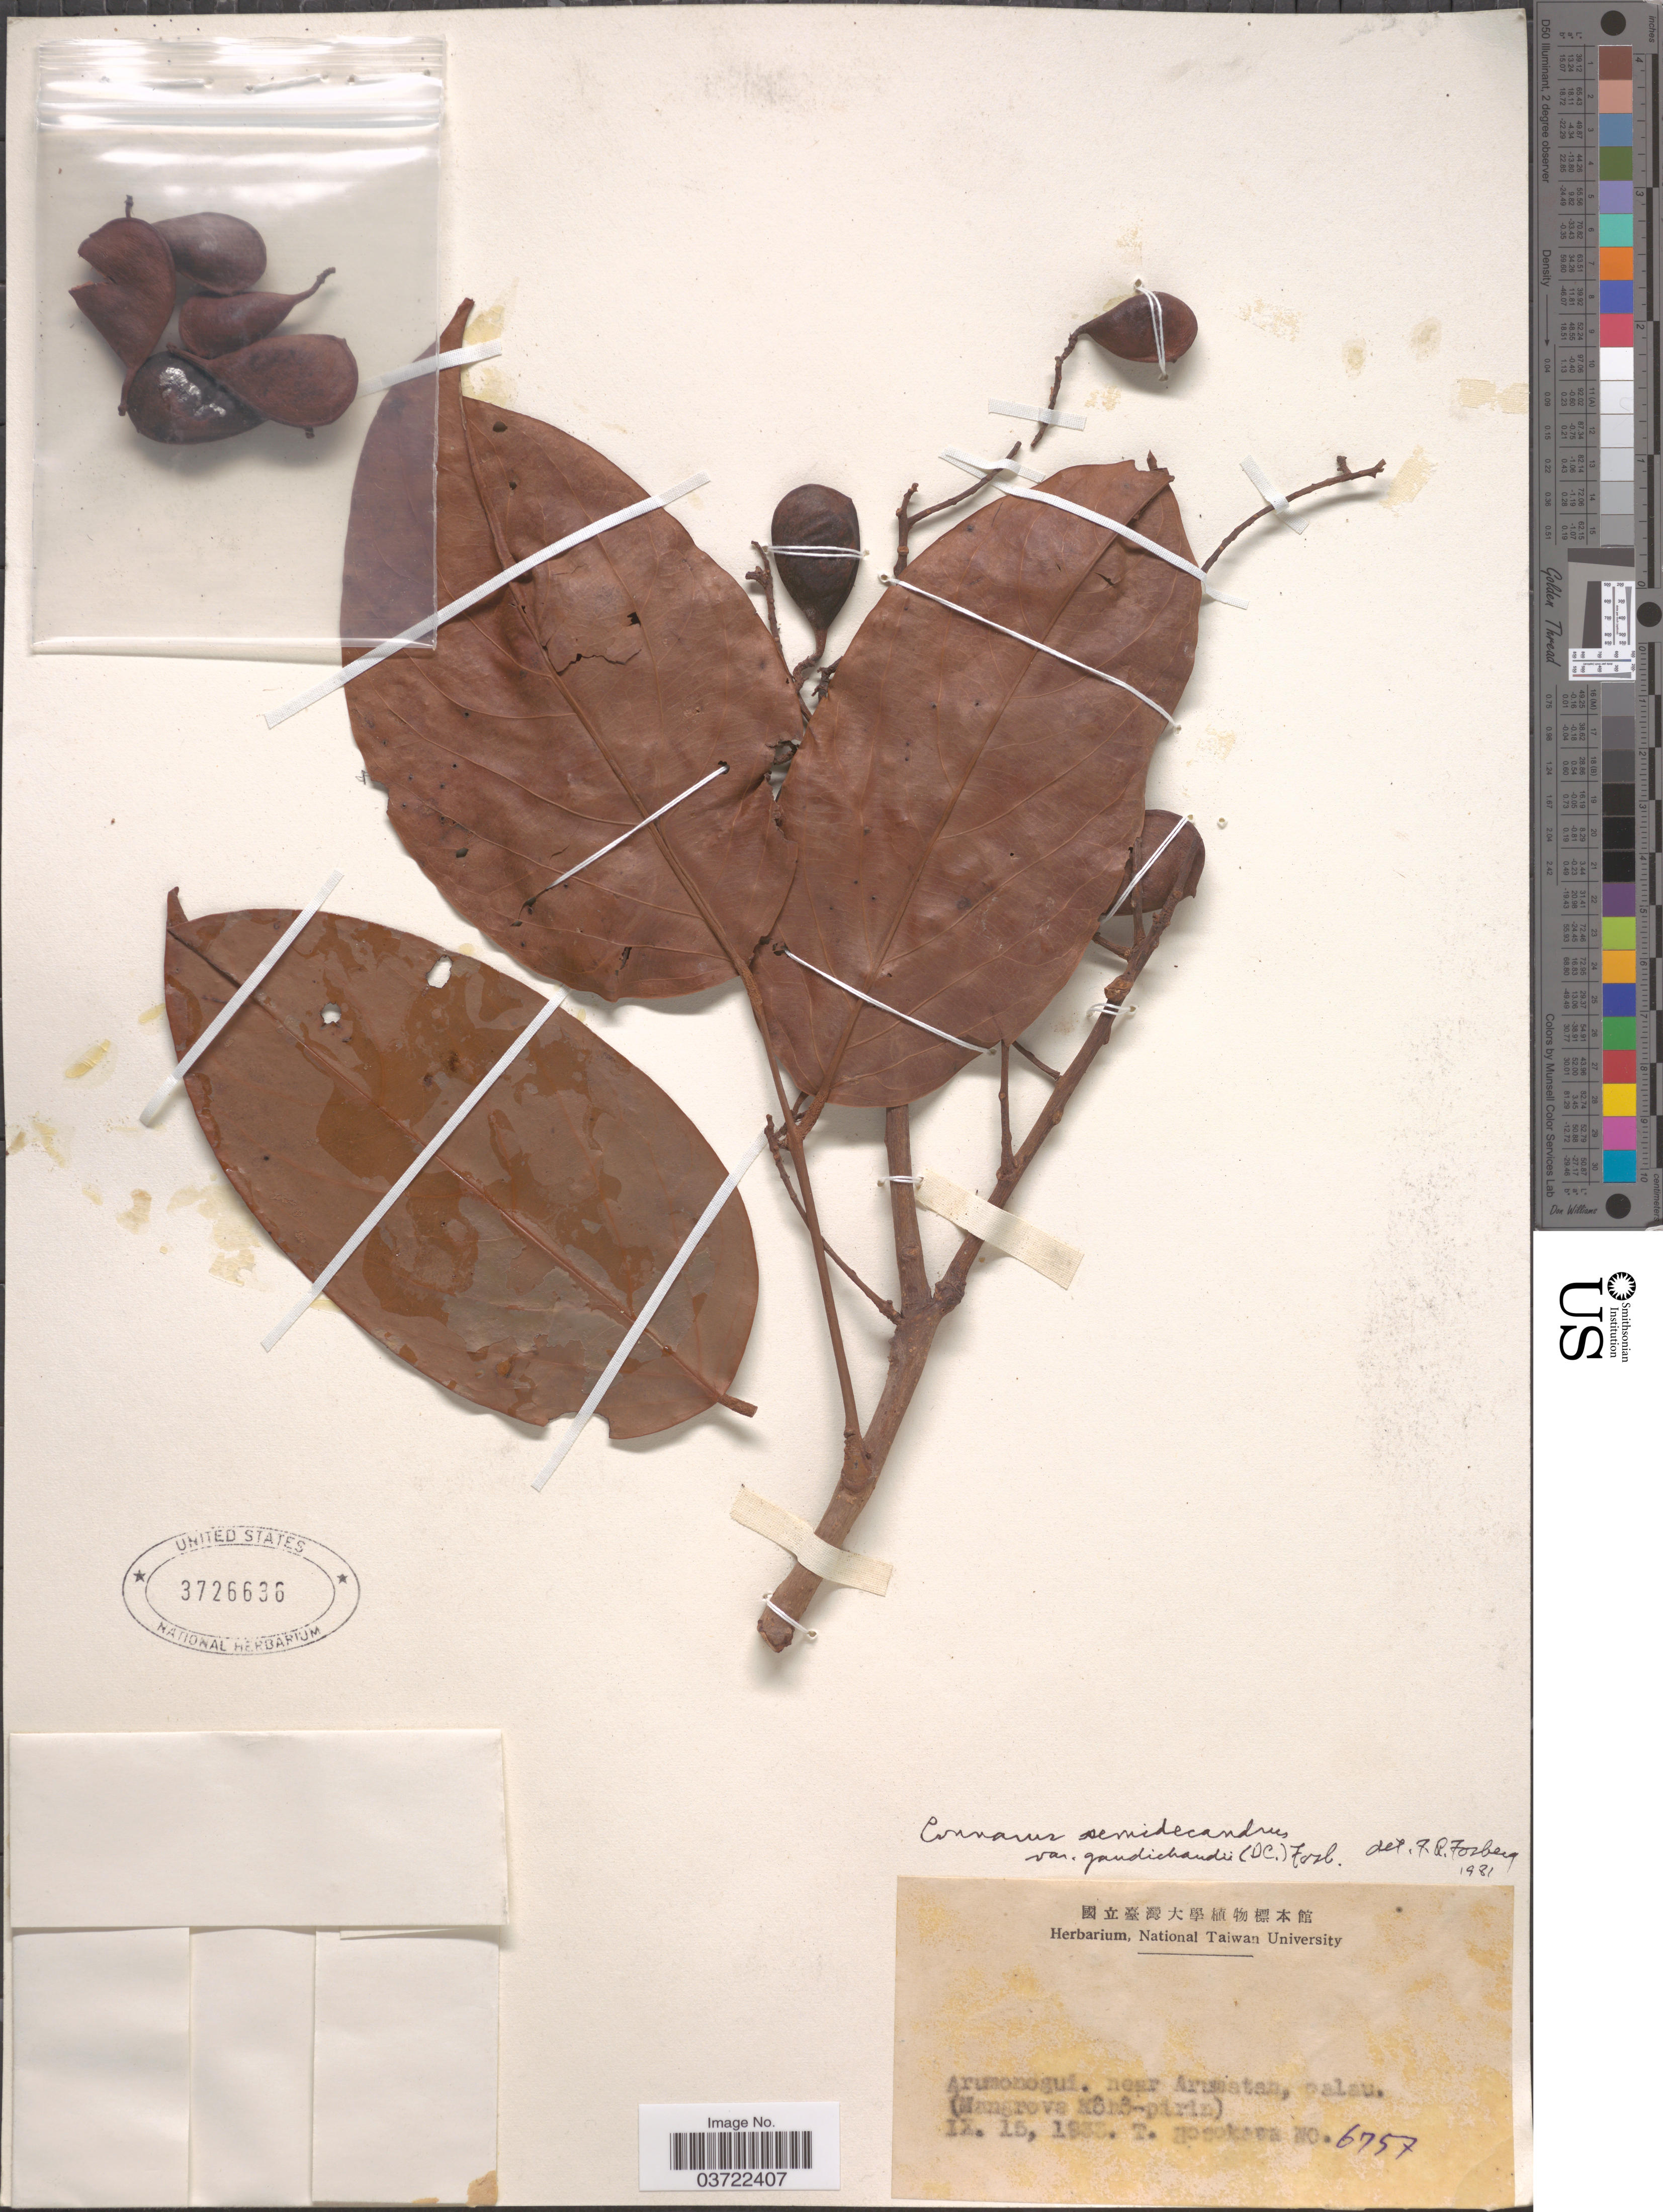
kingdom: Plantae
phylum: Tracheophyta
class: Magnoliopsida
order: Oxalidales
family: Connaraceae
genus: Connarus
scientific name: Connarus semidecandrus var. gaudichaudii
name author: (DC.) Fosberg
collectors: T. Hosokawa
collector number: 6757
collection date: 1933-09-15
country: Palau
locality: Arumonogui. Near Aruastan [interpreted], Palau.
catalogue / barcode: US 3726636